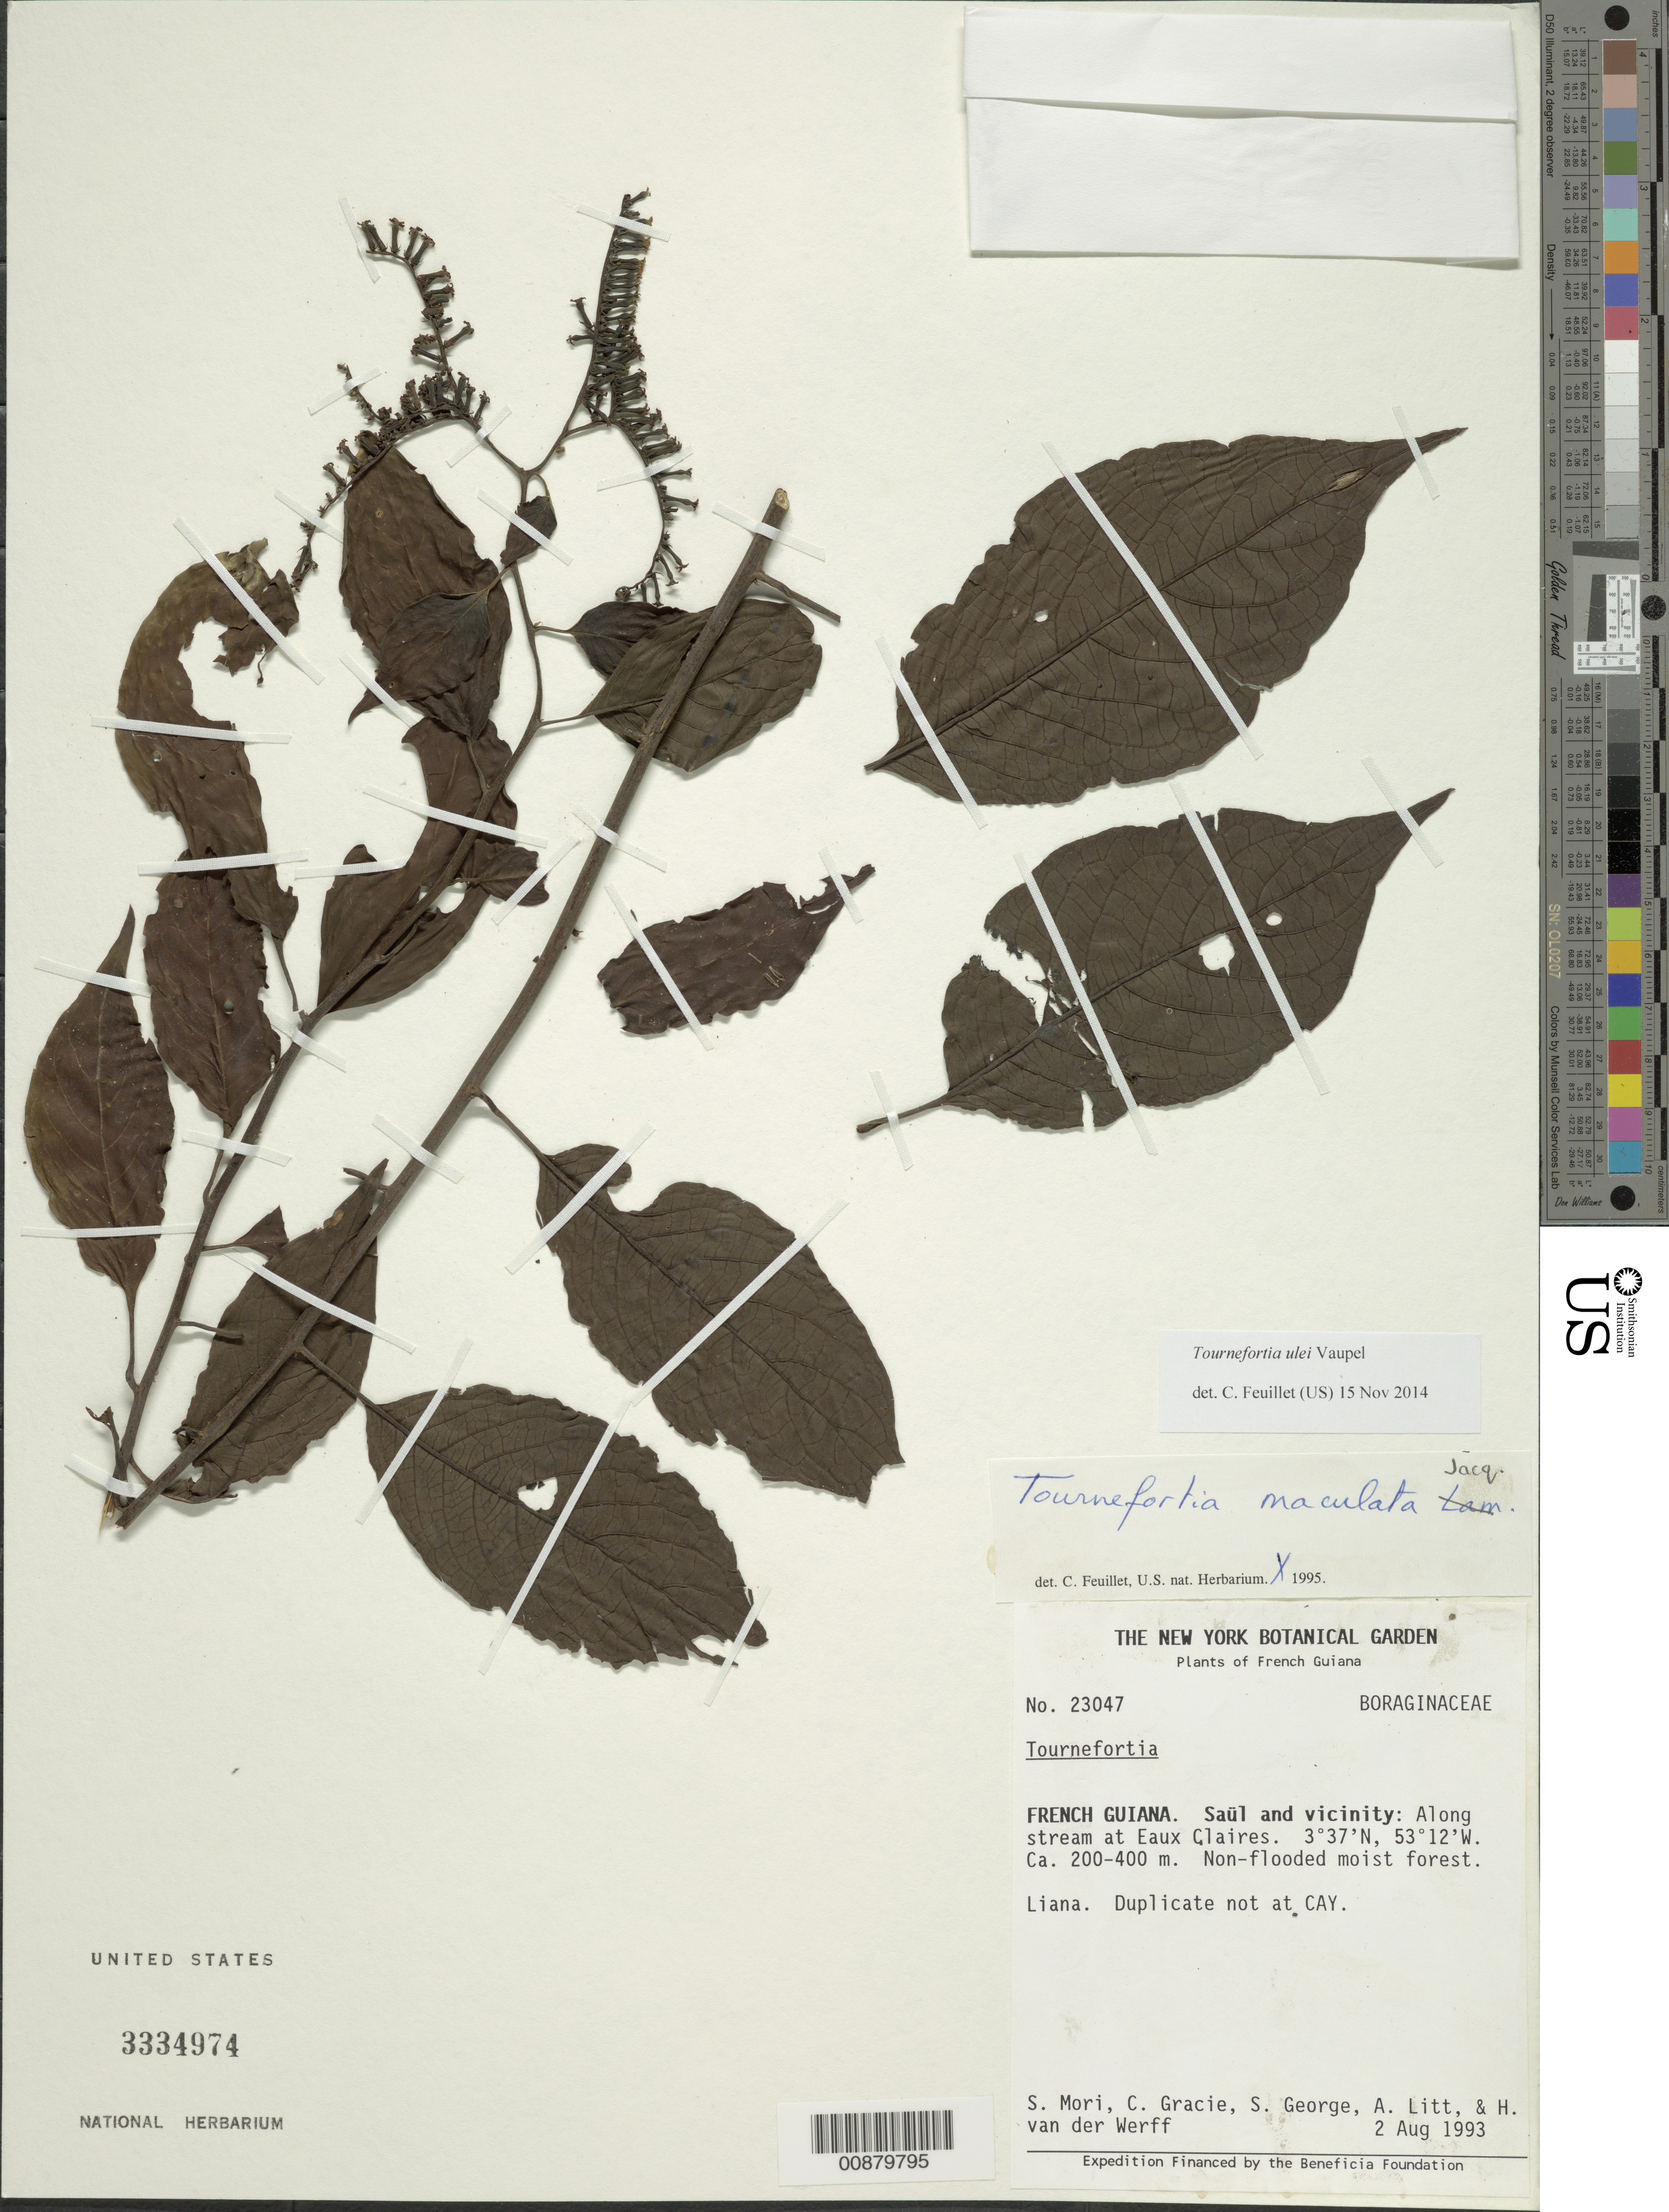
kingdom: Plantae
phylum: Tracheophyta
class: Magnoliopsida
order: Boraginales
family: Heliotropiaceae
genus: Tournefortia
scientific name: Tournefortia maculata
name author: Jacq.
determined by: Feuillet, C.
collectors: S. Mori, C. A. Gracie, H. van der Werff, A. Litt & S. George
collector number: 23047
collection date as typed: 2-Aug-93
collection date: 1993-08-02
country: French Guiana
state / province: Saint-Laurent-du-Maroni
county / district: Saül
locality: Saül and vic., along stream at Eaux Claires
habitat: Non-flooded moist forest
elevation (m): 200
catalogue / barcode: US 3334974